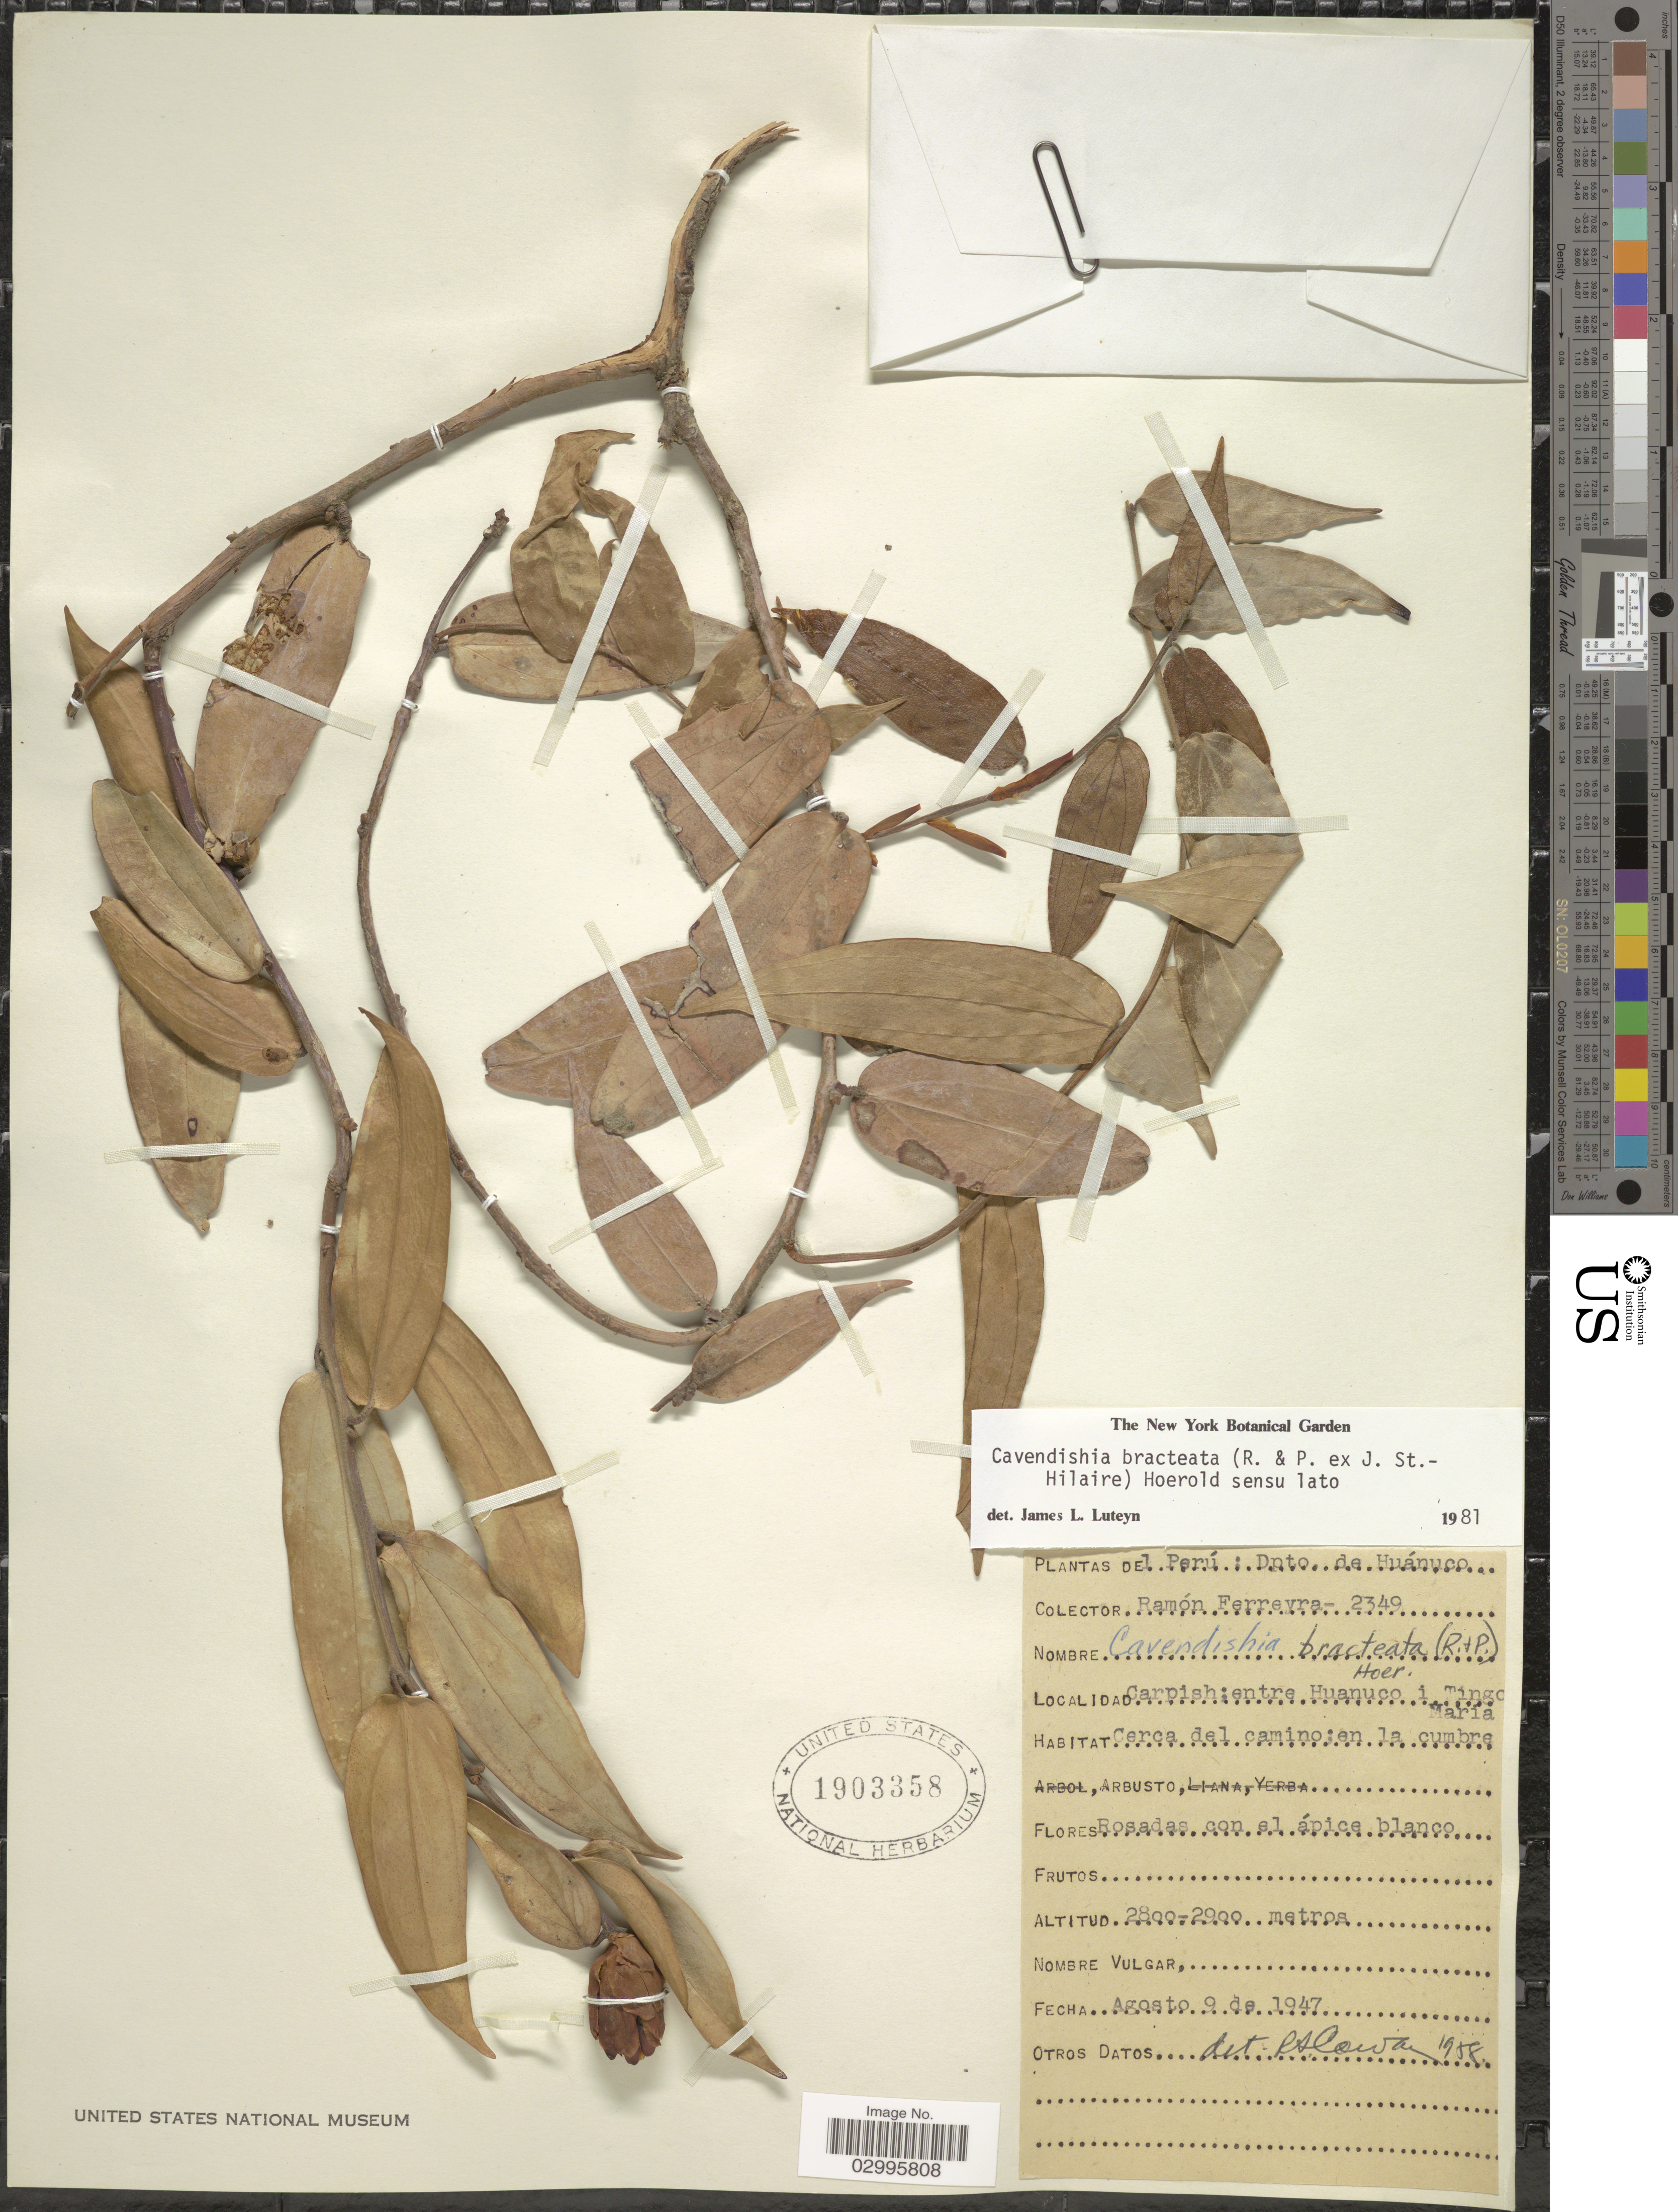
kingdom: Plantae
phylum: Tracheophyta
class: Magnoliopsida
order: Ericales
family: Ericaceae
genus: Cavendishia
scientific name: Cavendishia bracteata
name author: (Ruiz & Pav. ex J. St.-Hil.) Hoerold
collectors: R. A. Ferreyra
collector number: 2349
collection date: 1947-08-09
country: Peru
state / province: Huánuco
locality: Dpto. de Huánuco. Carpish: entre Huanuco i Tingo Maria, cerca del camino.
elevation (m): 2800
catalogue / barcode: US 1903358